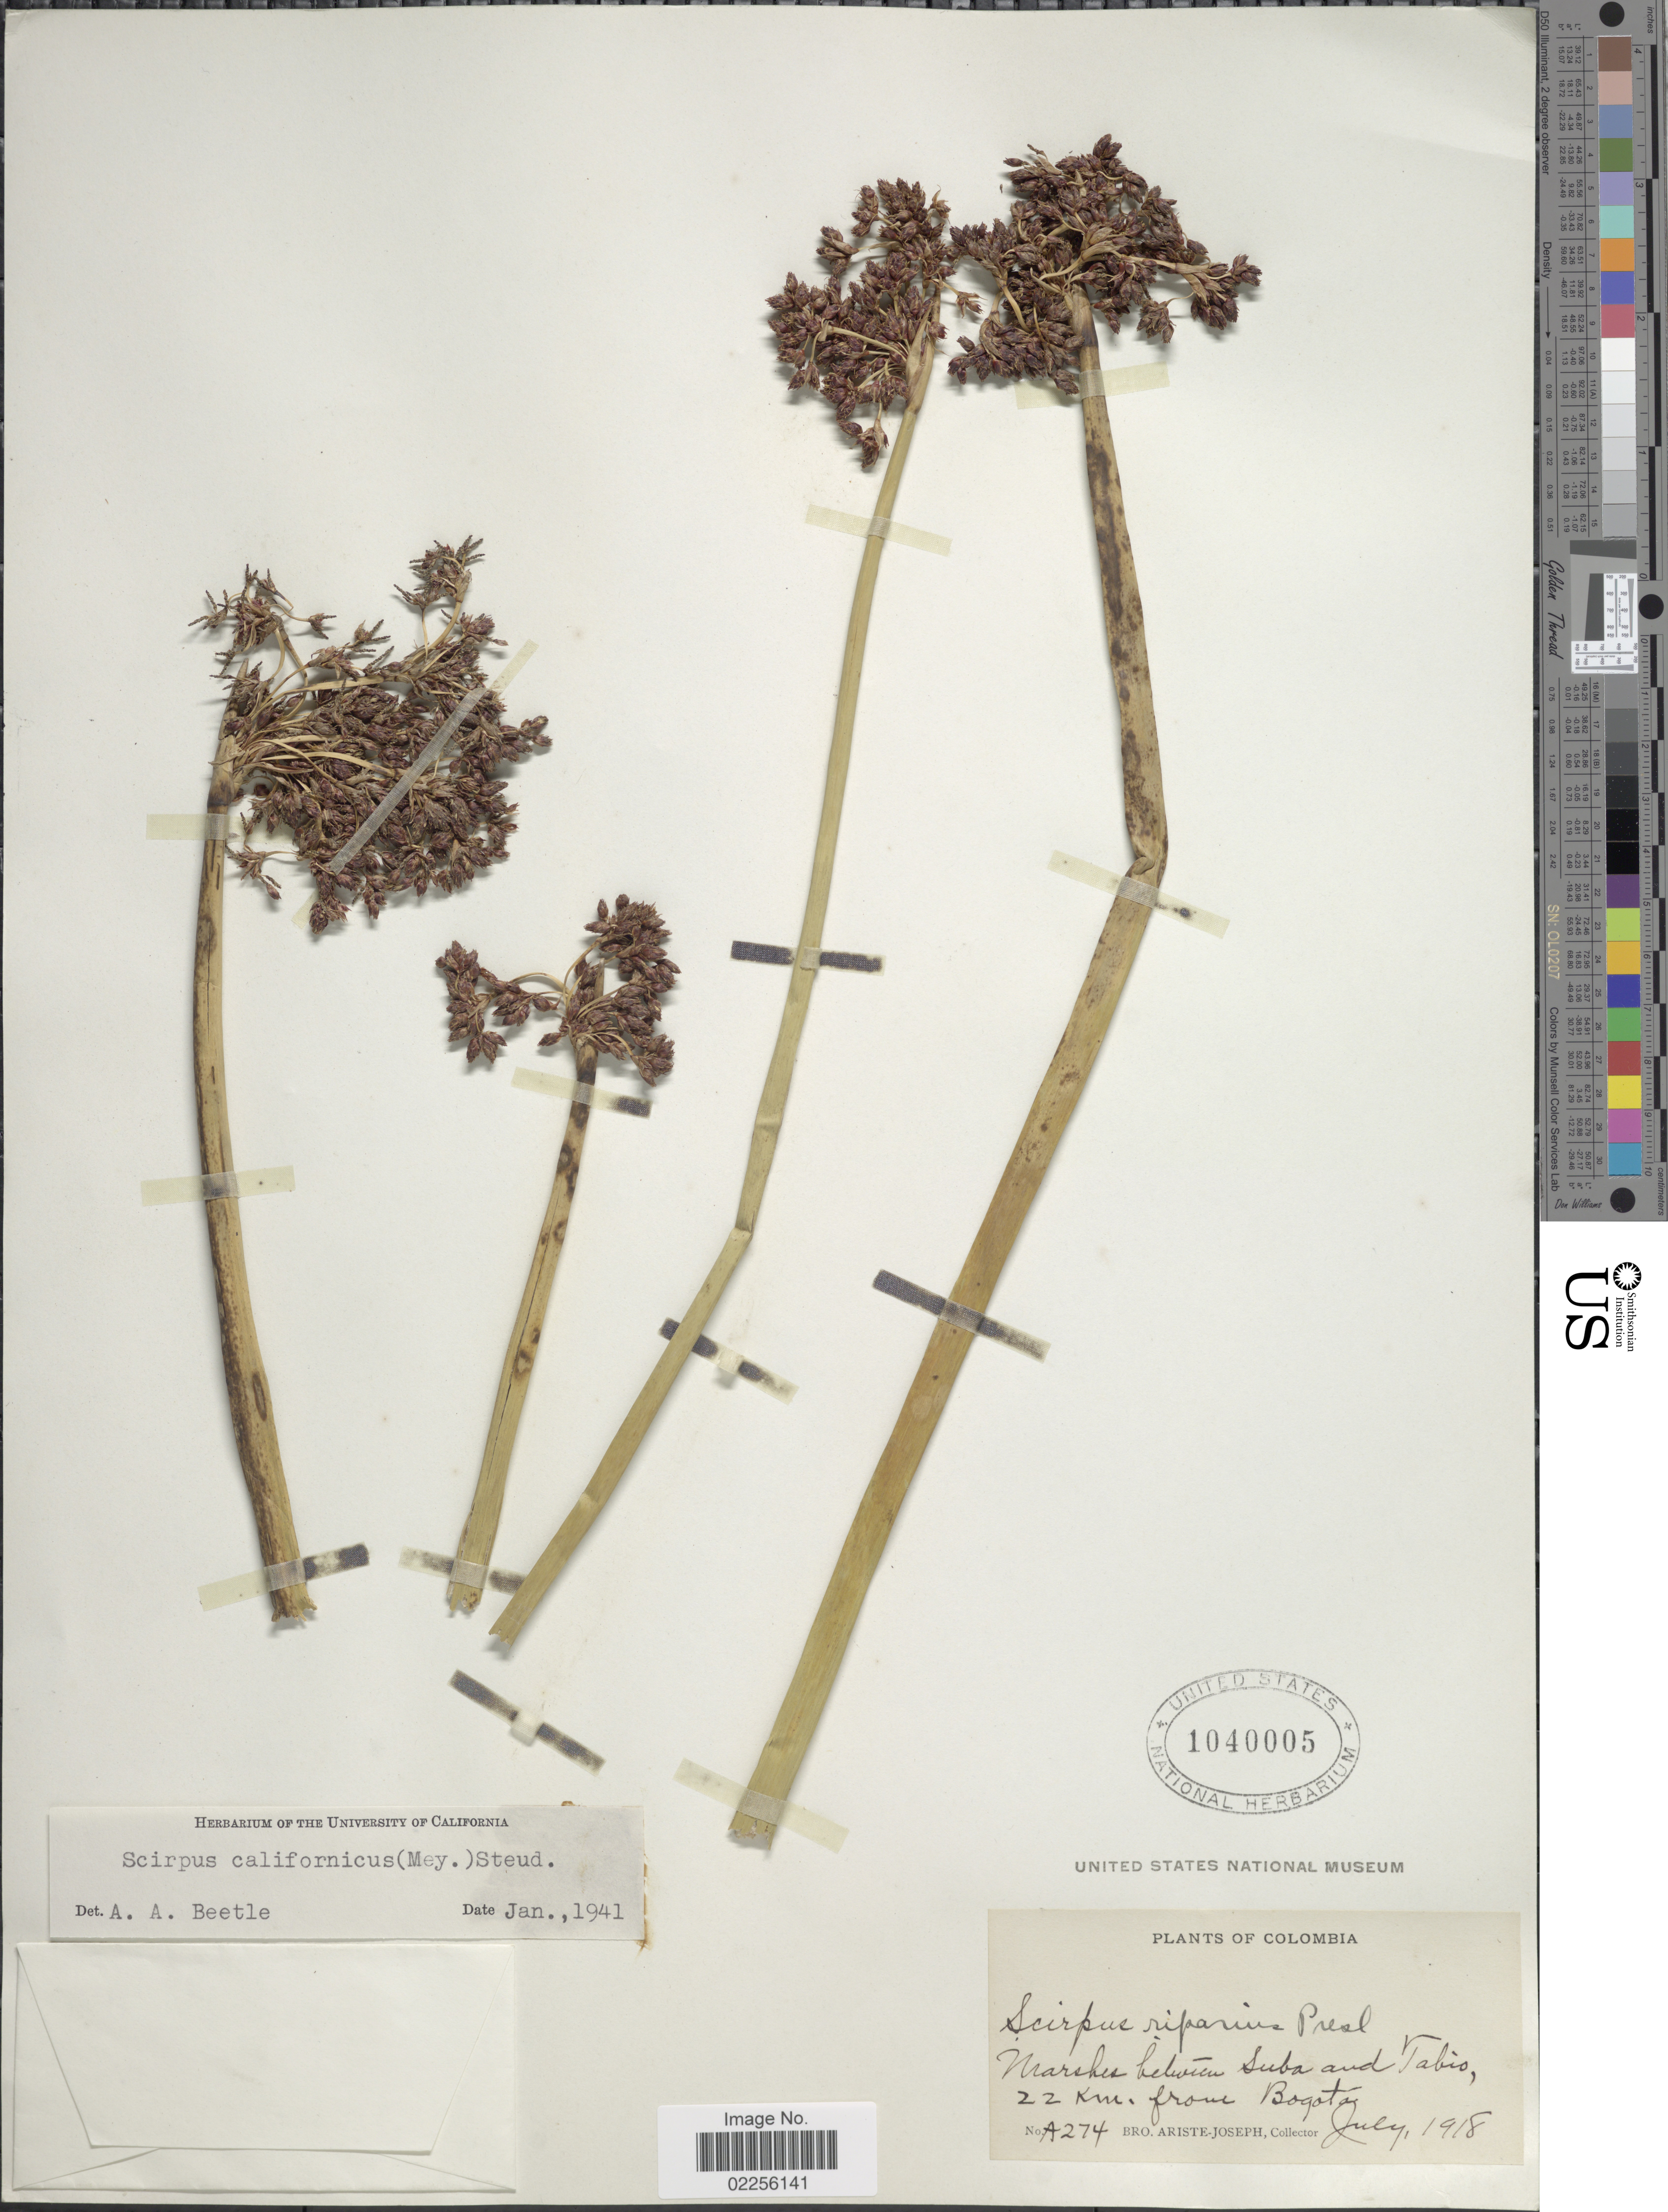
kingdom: Plantae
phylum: Tracheophyta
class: Liliopsida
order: Poales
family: Cyperaceae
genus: Schoenoplectus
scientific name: Schoenoplectus californicus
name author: (C.A. Mey.) Soják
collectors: Bro. Ariste-Joseph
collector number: A 274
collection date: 1918-07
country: Colombia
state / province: Bogota D.C.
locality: Marshes between Suba and Tabio, 22 Km from Bogotá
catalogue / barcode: US 1040005